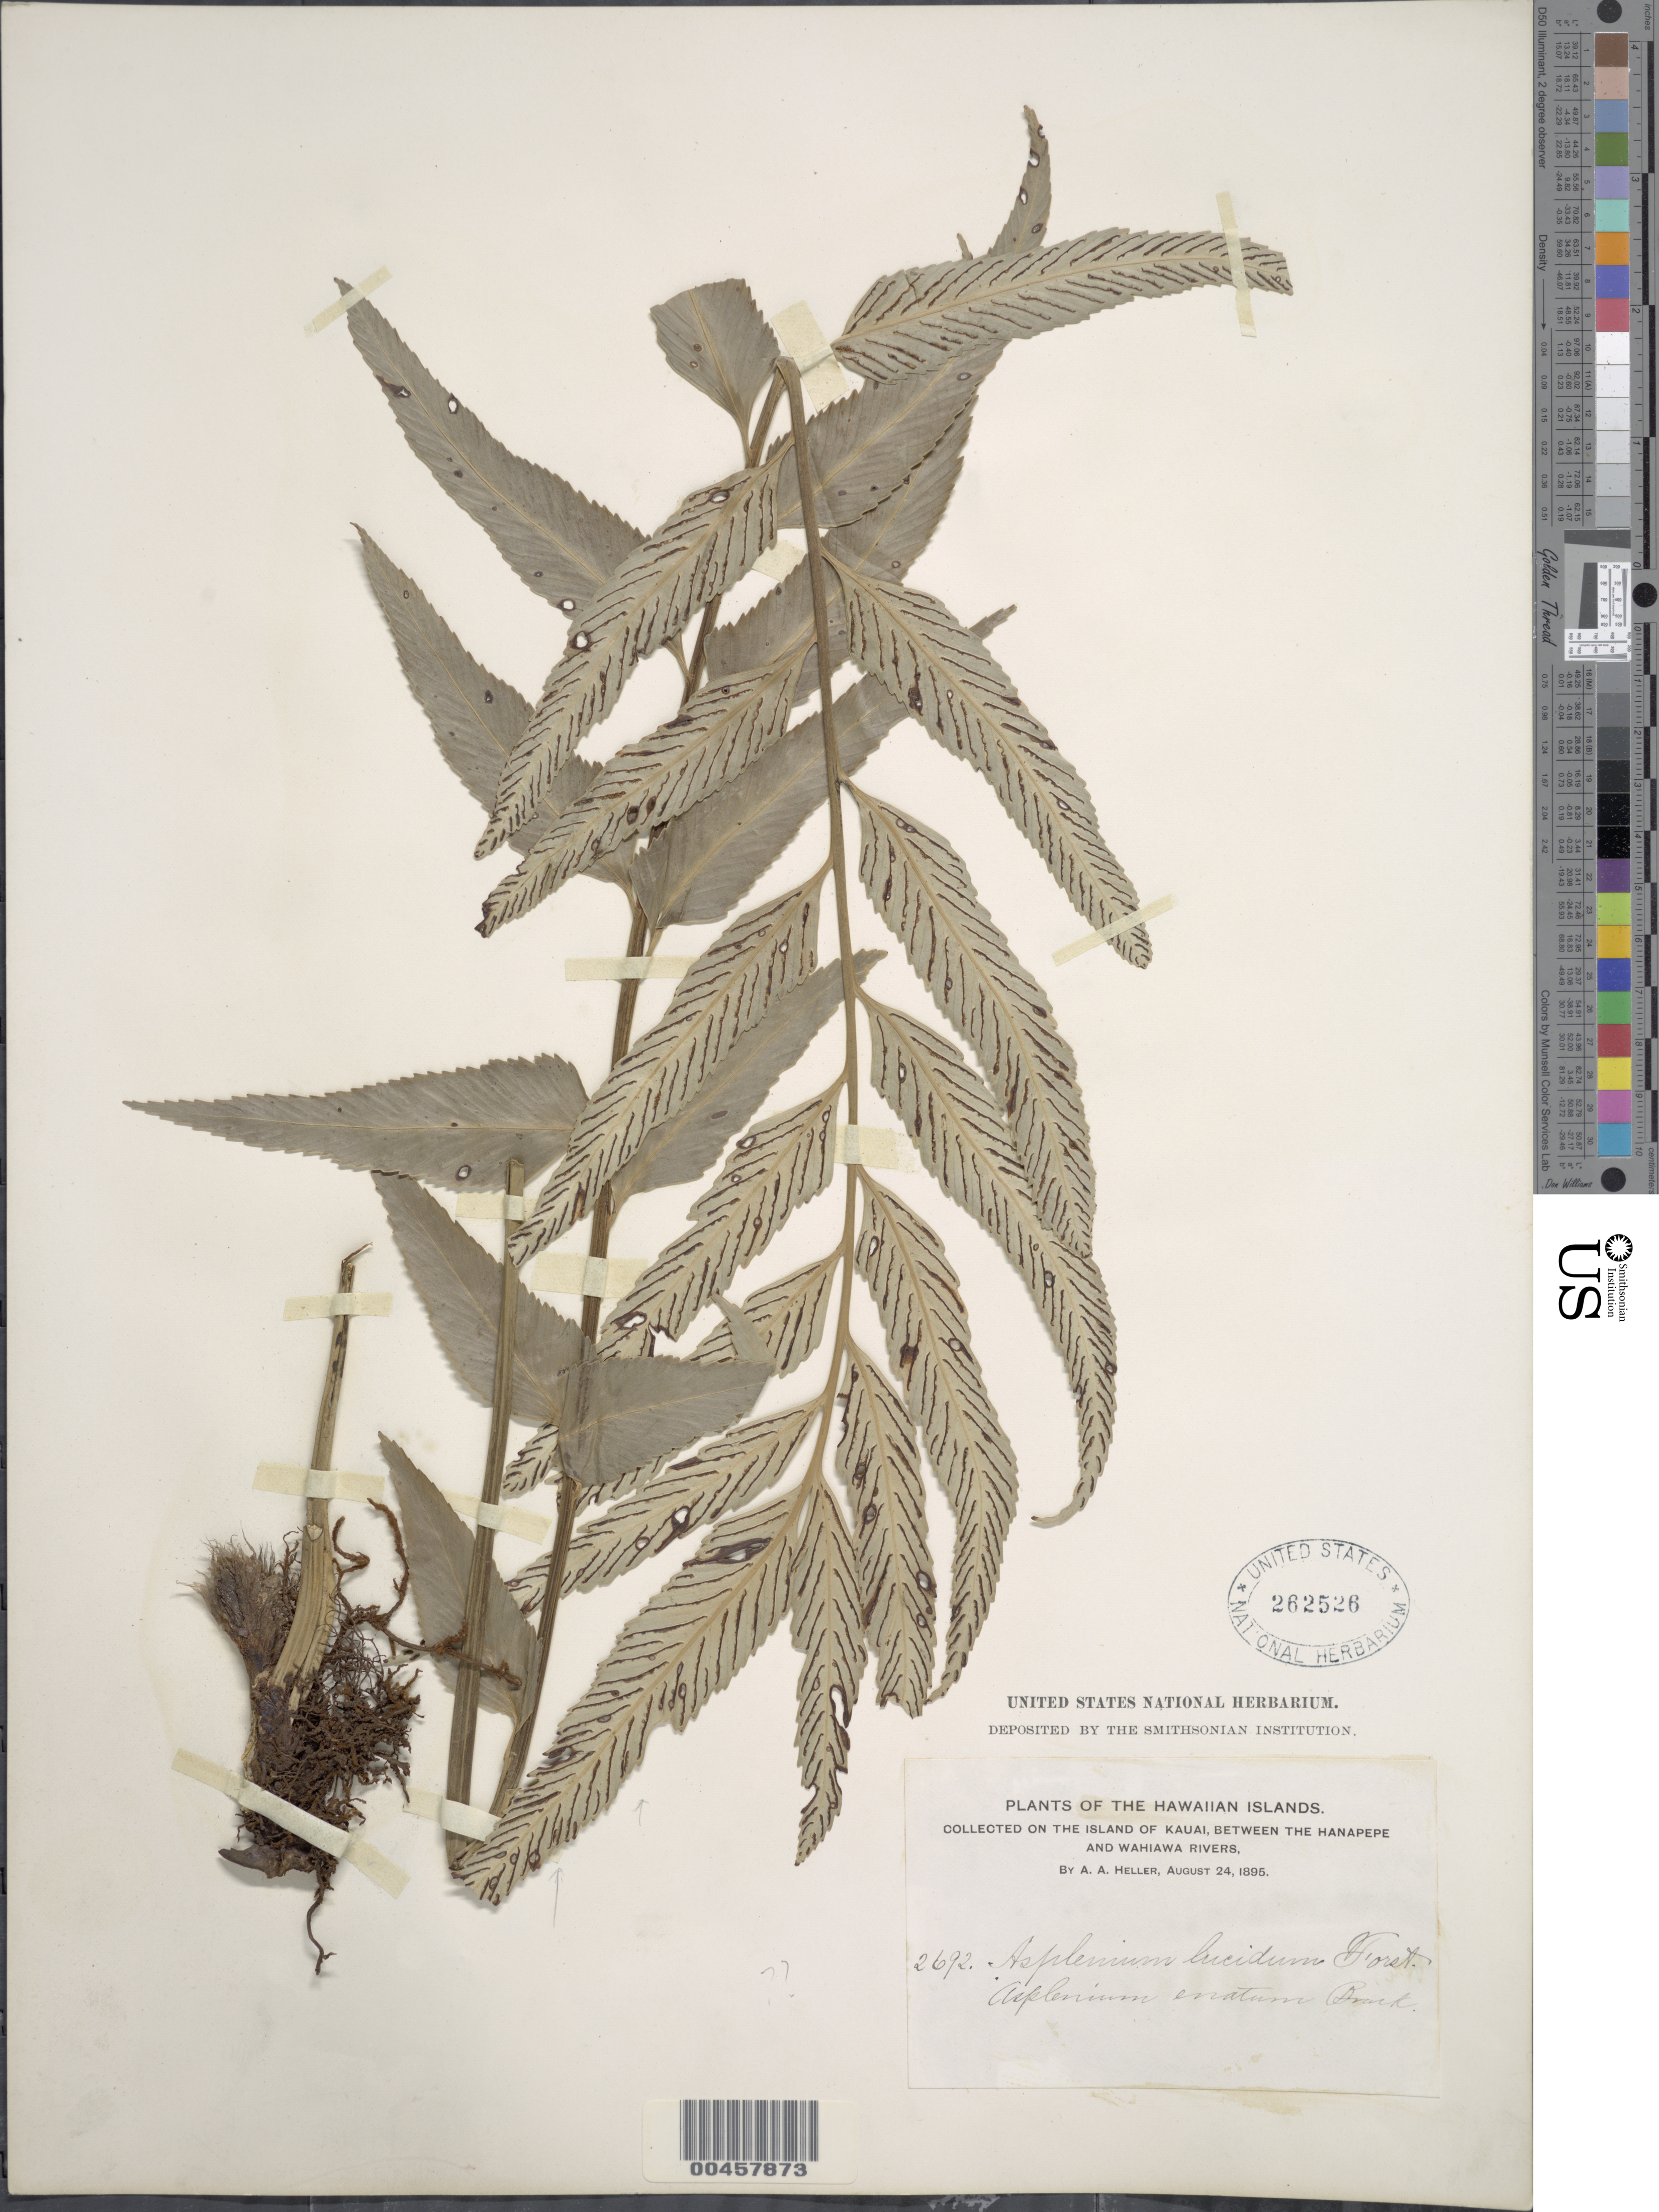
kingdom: Plantae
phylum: Tracheophyta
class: Polypodiopsida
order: Polypodiales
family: Aspleniaceae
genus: Asplenium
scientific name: Asplenium kaulfussii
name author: Schltdl.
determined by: Wagner, W. L., (BOT), Smithsonian Institution - National Museum of Natural History (UNITED STATES)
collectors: A. A. Heller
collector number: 2692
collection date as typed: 24 Aug 1895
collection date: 1895-08-24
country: United States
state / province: Hawaii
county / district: Kauai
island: Kaua'i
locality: on the island of Kauai, between the Hanapepe and Wahiawa Rivers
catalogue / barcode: US 262526